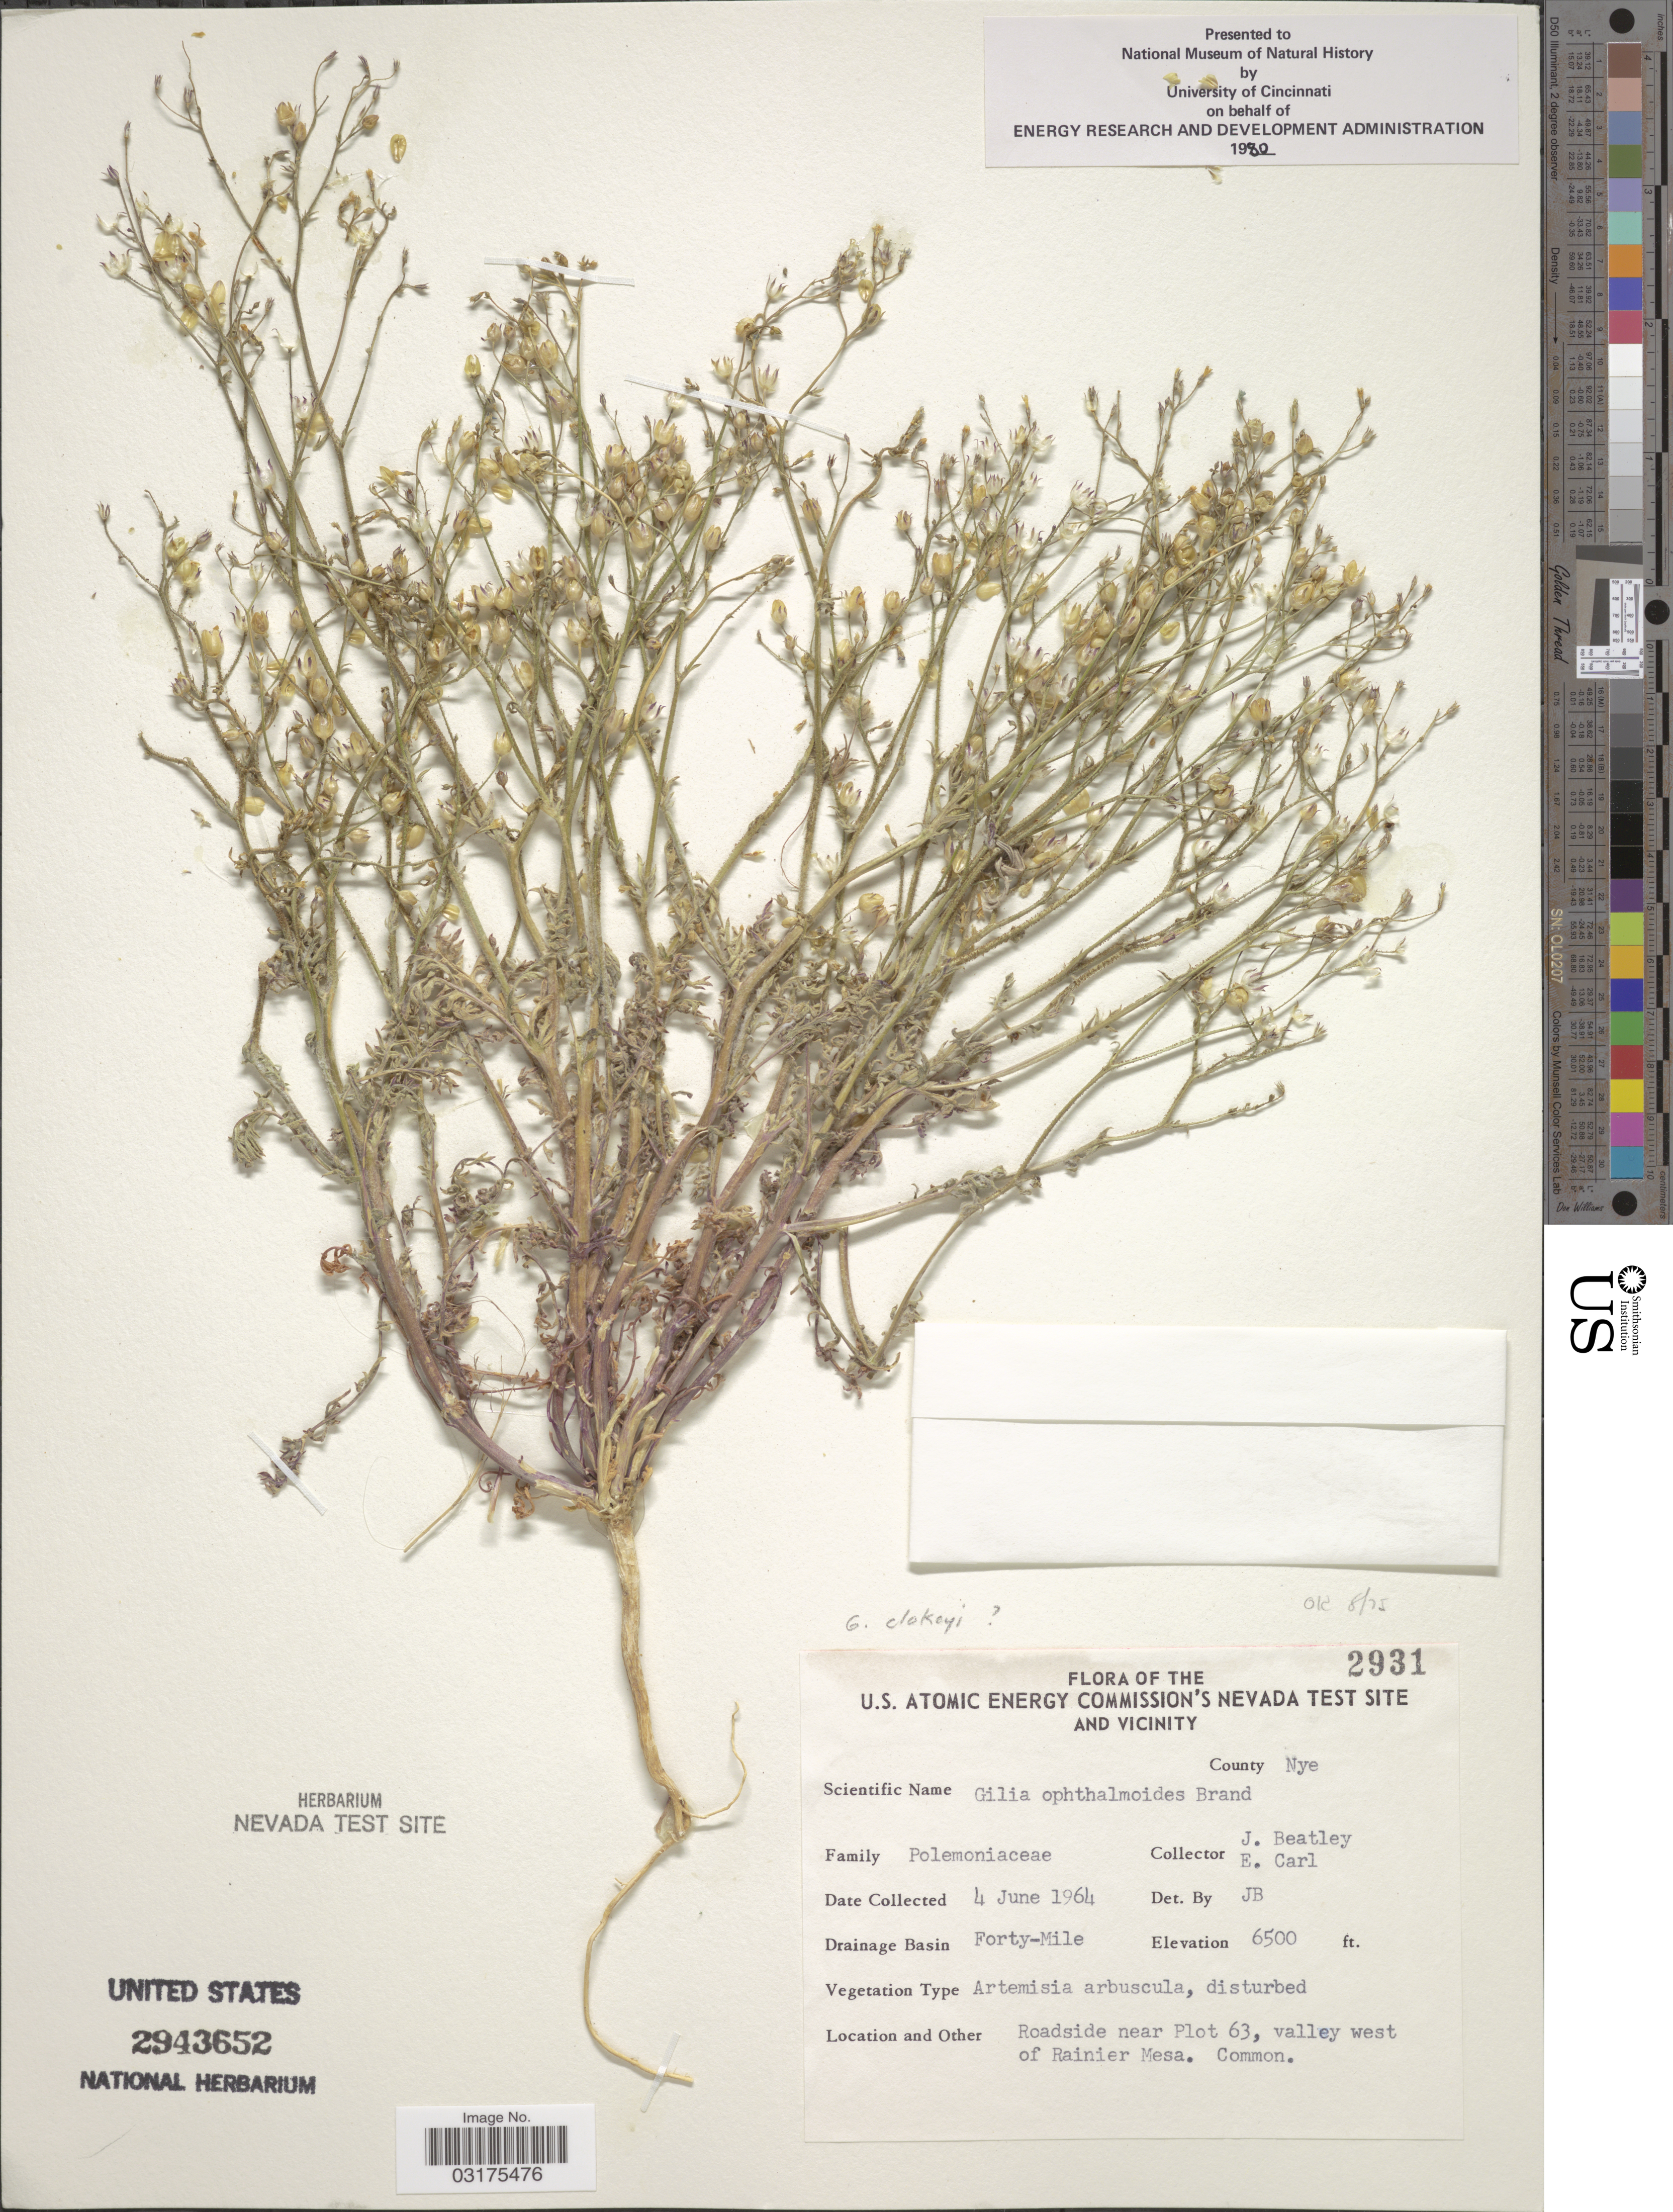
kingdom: Plantae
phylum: Tracheophyta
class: Magnoliopsida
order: Ericales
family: Polemoniaceae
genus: Gilia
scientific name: Gilia clokeyi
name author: H. Mason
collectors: J. C. Beatley & E. Carl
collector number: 2931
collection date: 1964-06-04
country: United States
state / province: Nevada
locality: U.S. Atomic Energy Commission's Nevada Test Site and Vicinity, County Nye, Drainage Basin Forty-Mile, Roadside near Plot 63, valley west of Rainier Mesa.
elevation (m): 1981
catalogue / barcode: US 2943652